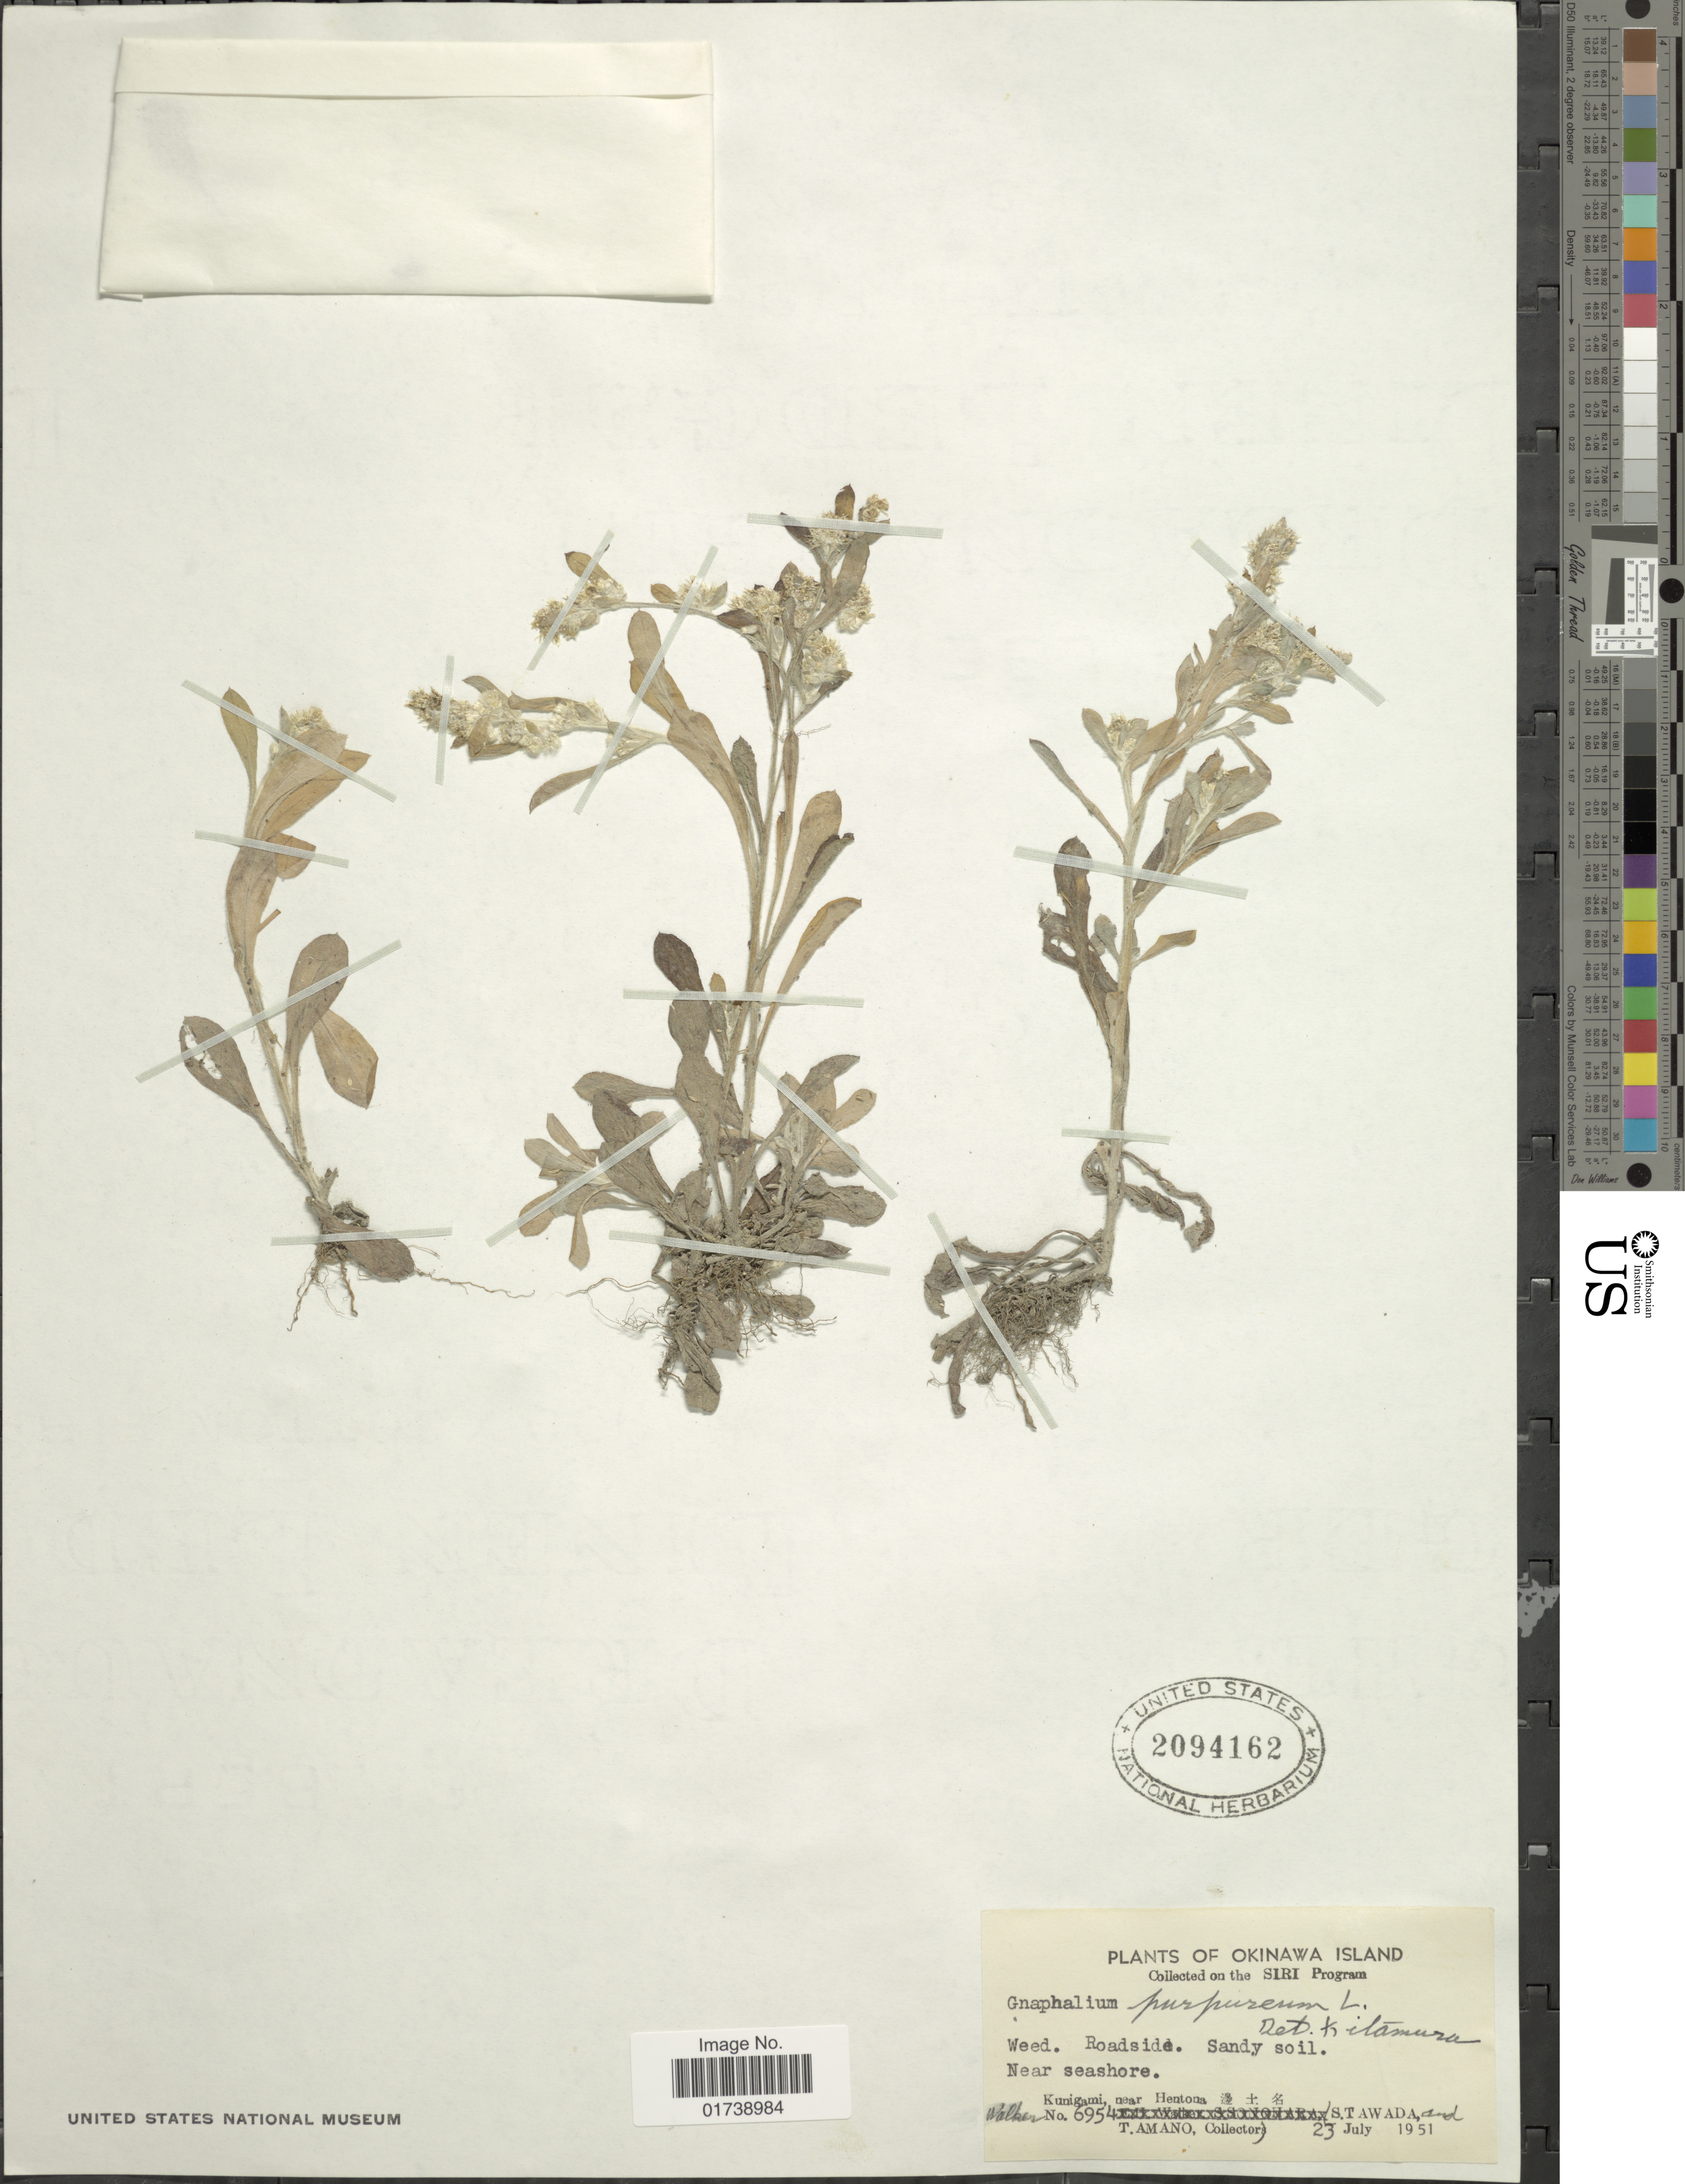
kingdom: Plantae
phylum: Tracheophyta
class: Magnoliopsida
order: Asterales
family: Asteraceae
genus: Gamochaeta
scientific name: Gamochaeta purpurea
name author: (L.) Cabrera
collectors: S. Tawada & T. Amano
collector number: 6954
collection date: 1951-07-23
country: Japan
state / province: Okinawa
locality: Okinawa Island, near seashore, Kunigami, near Hentona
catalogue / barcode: US 2094162